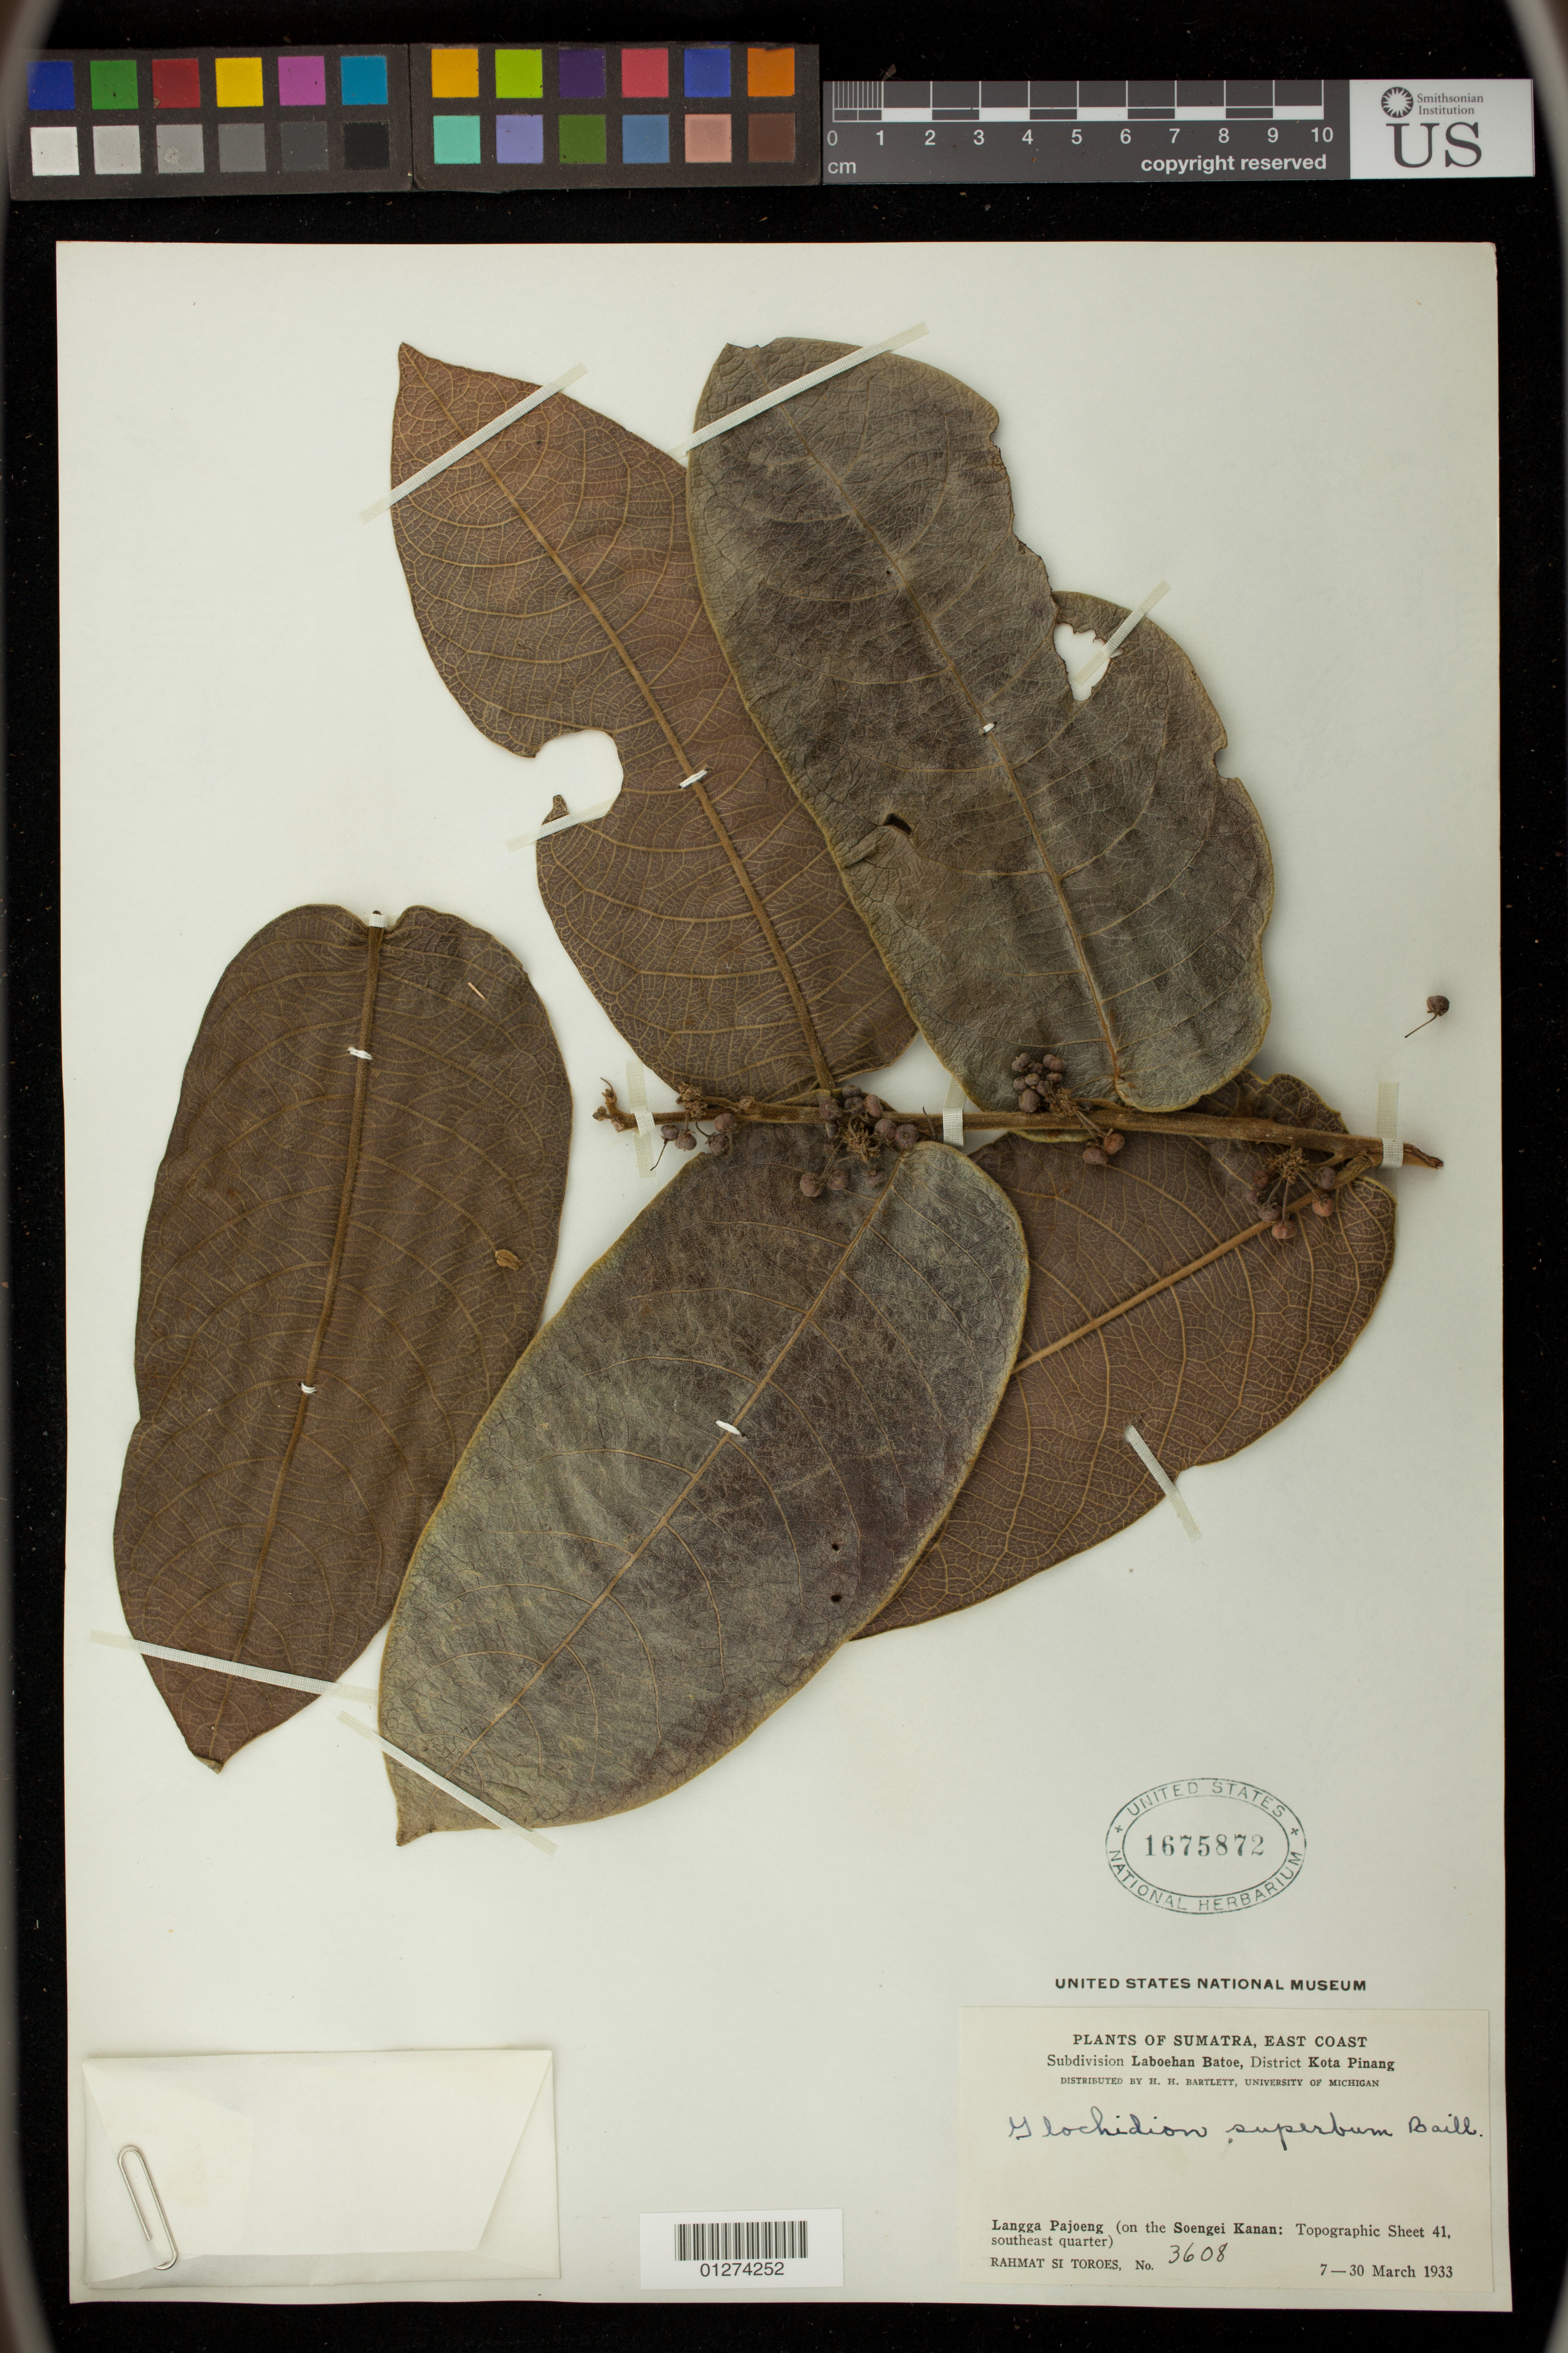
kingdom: Plantae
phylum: Tracheophyta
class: Magnoliopsida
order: Malpighiales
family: Phyllanthaceae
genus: Glochidion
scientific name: Glochidion superbum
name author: Baill.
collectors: Rahmat Si Boeea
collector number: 3608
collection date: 1933-03-07/1933-03-30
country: Indonesia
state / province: Sumatra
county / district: Sumatera Utara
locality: Sumatra, East Coast. Laboehan Batoe [Labuhan Batu], Kota Pinang, Langga Pajoeng [Langgapayung] (on the Soengei Kanan: Topographic Sheet 41, southeast quarter)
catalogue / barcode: US 1675872